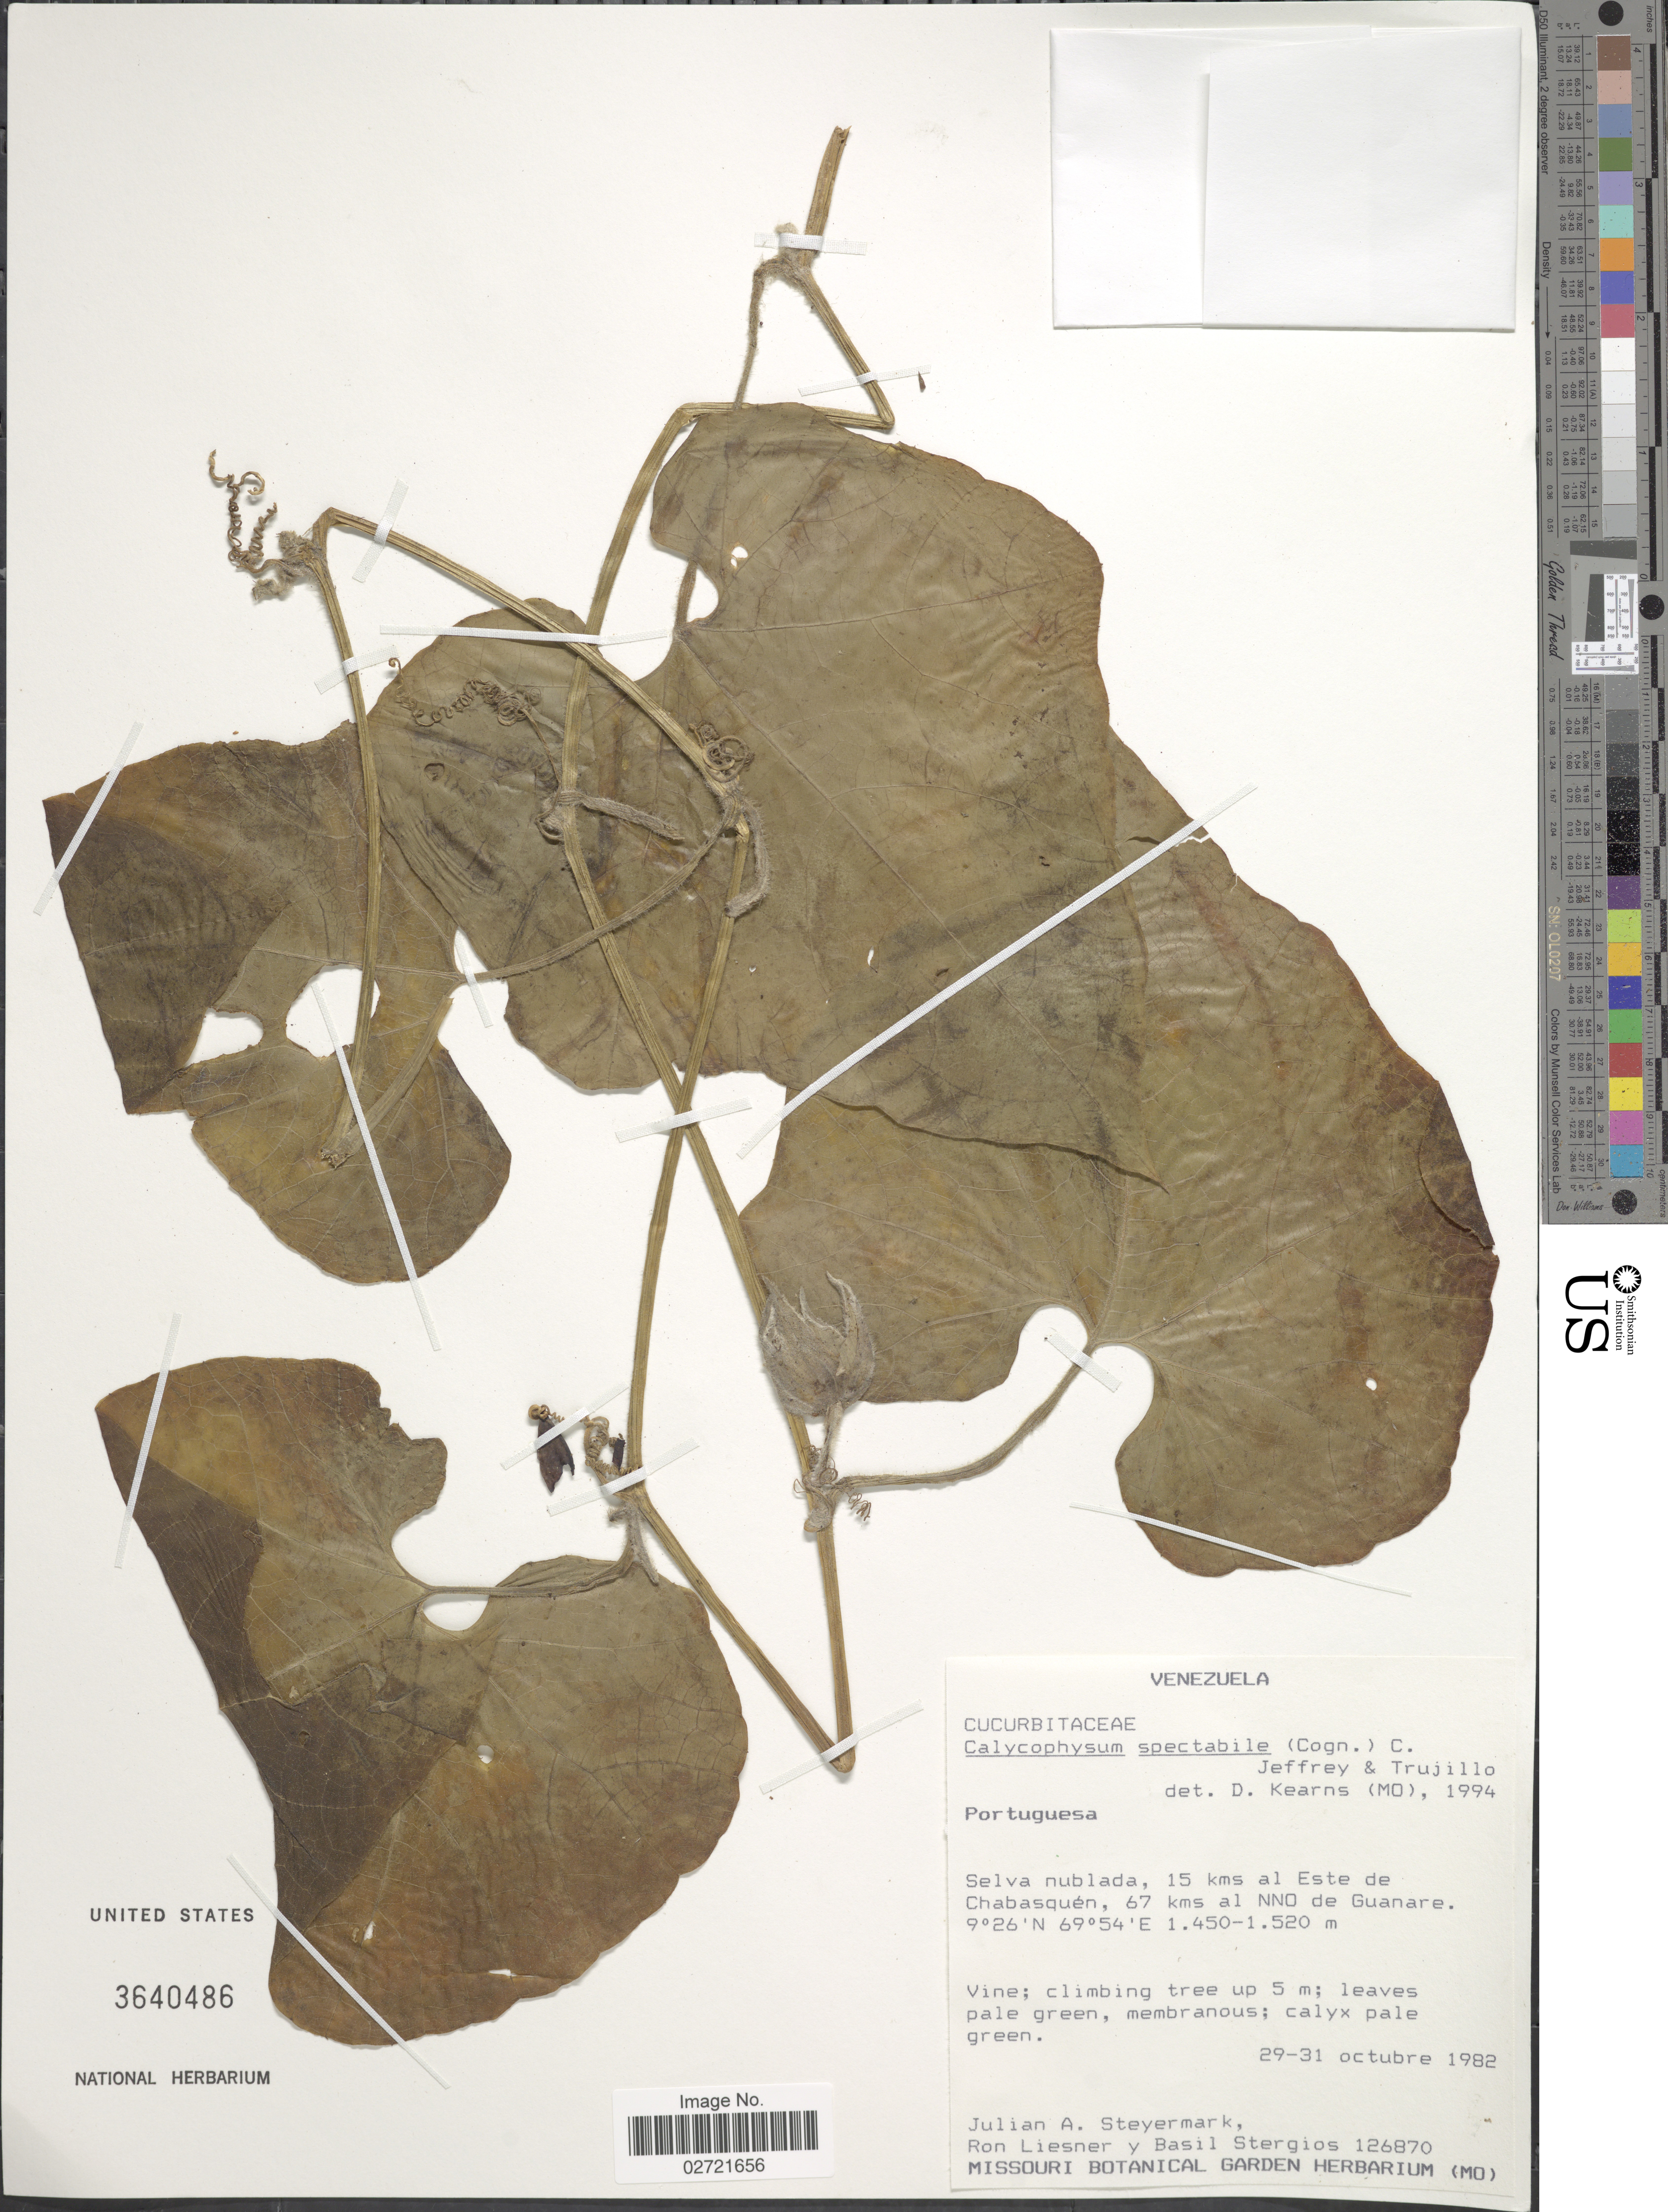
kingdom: Plantae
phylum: Tracheophyta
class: Magnoliopsida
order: Cucurbitales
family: Cucurbitaceae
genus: Calycophysum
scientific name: Calycophysum spectabile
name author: (Cogn.) C. Jeffrey & Trujillo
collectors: J. Steyermark, R. L. Liesner & B. G. Stergios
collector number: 126870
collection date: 1982-10-29/1982-10-31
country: Venezuela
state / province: Portuguesa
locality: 15 kms al E de Chabasquén, 67 kms al NNO de Guanare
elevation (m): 1450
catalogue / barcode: US 3640486